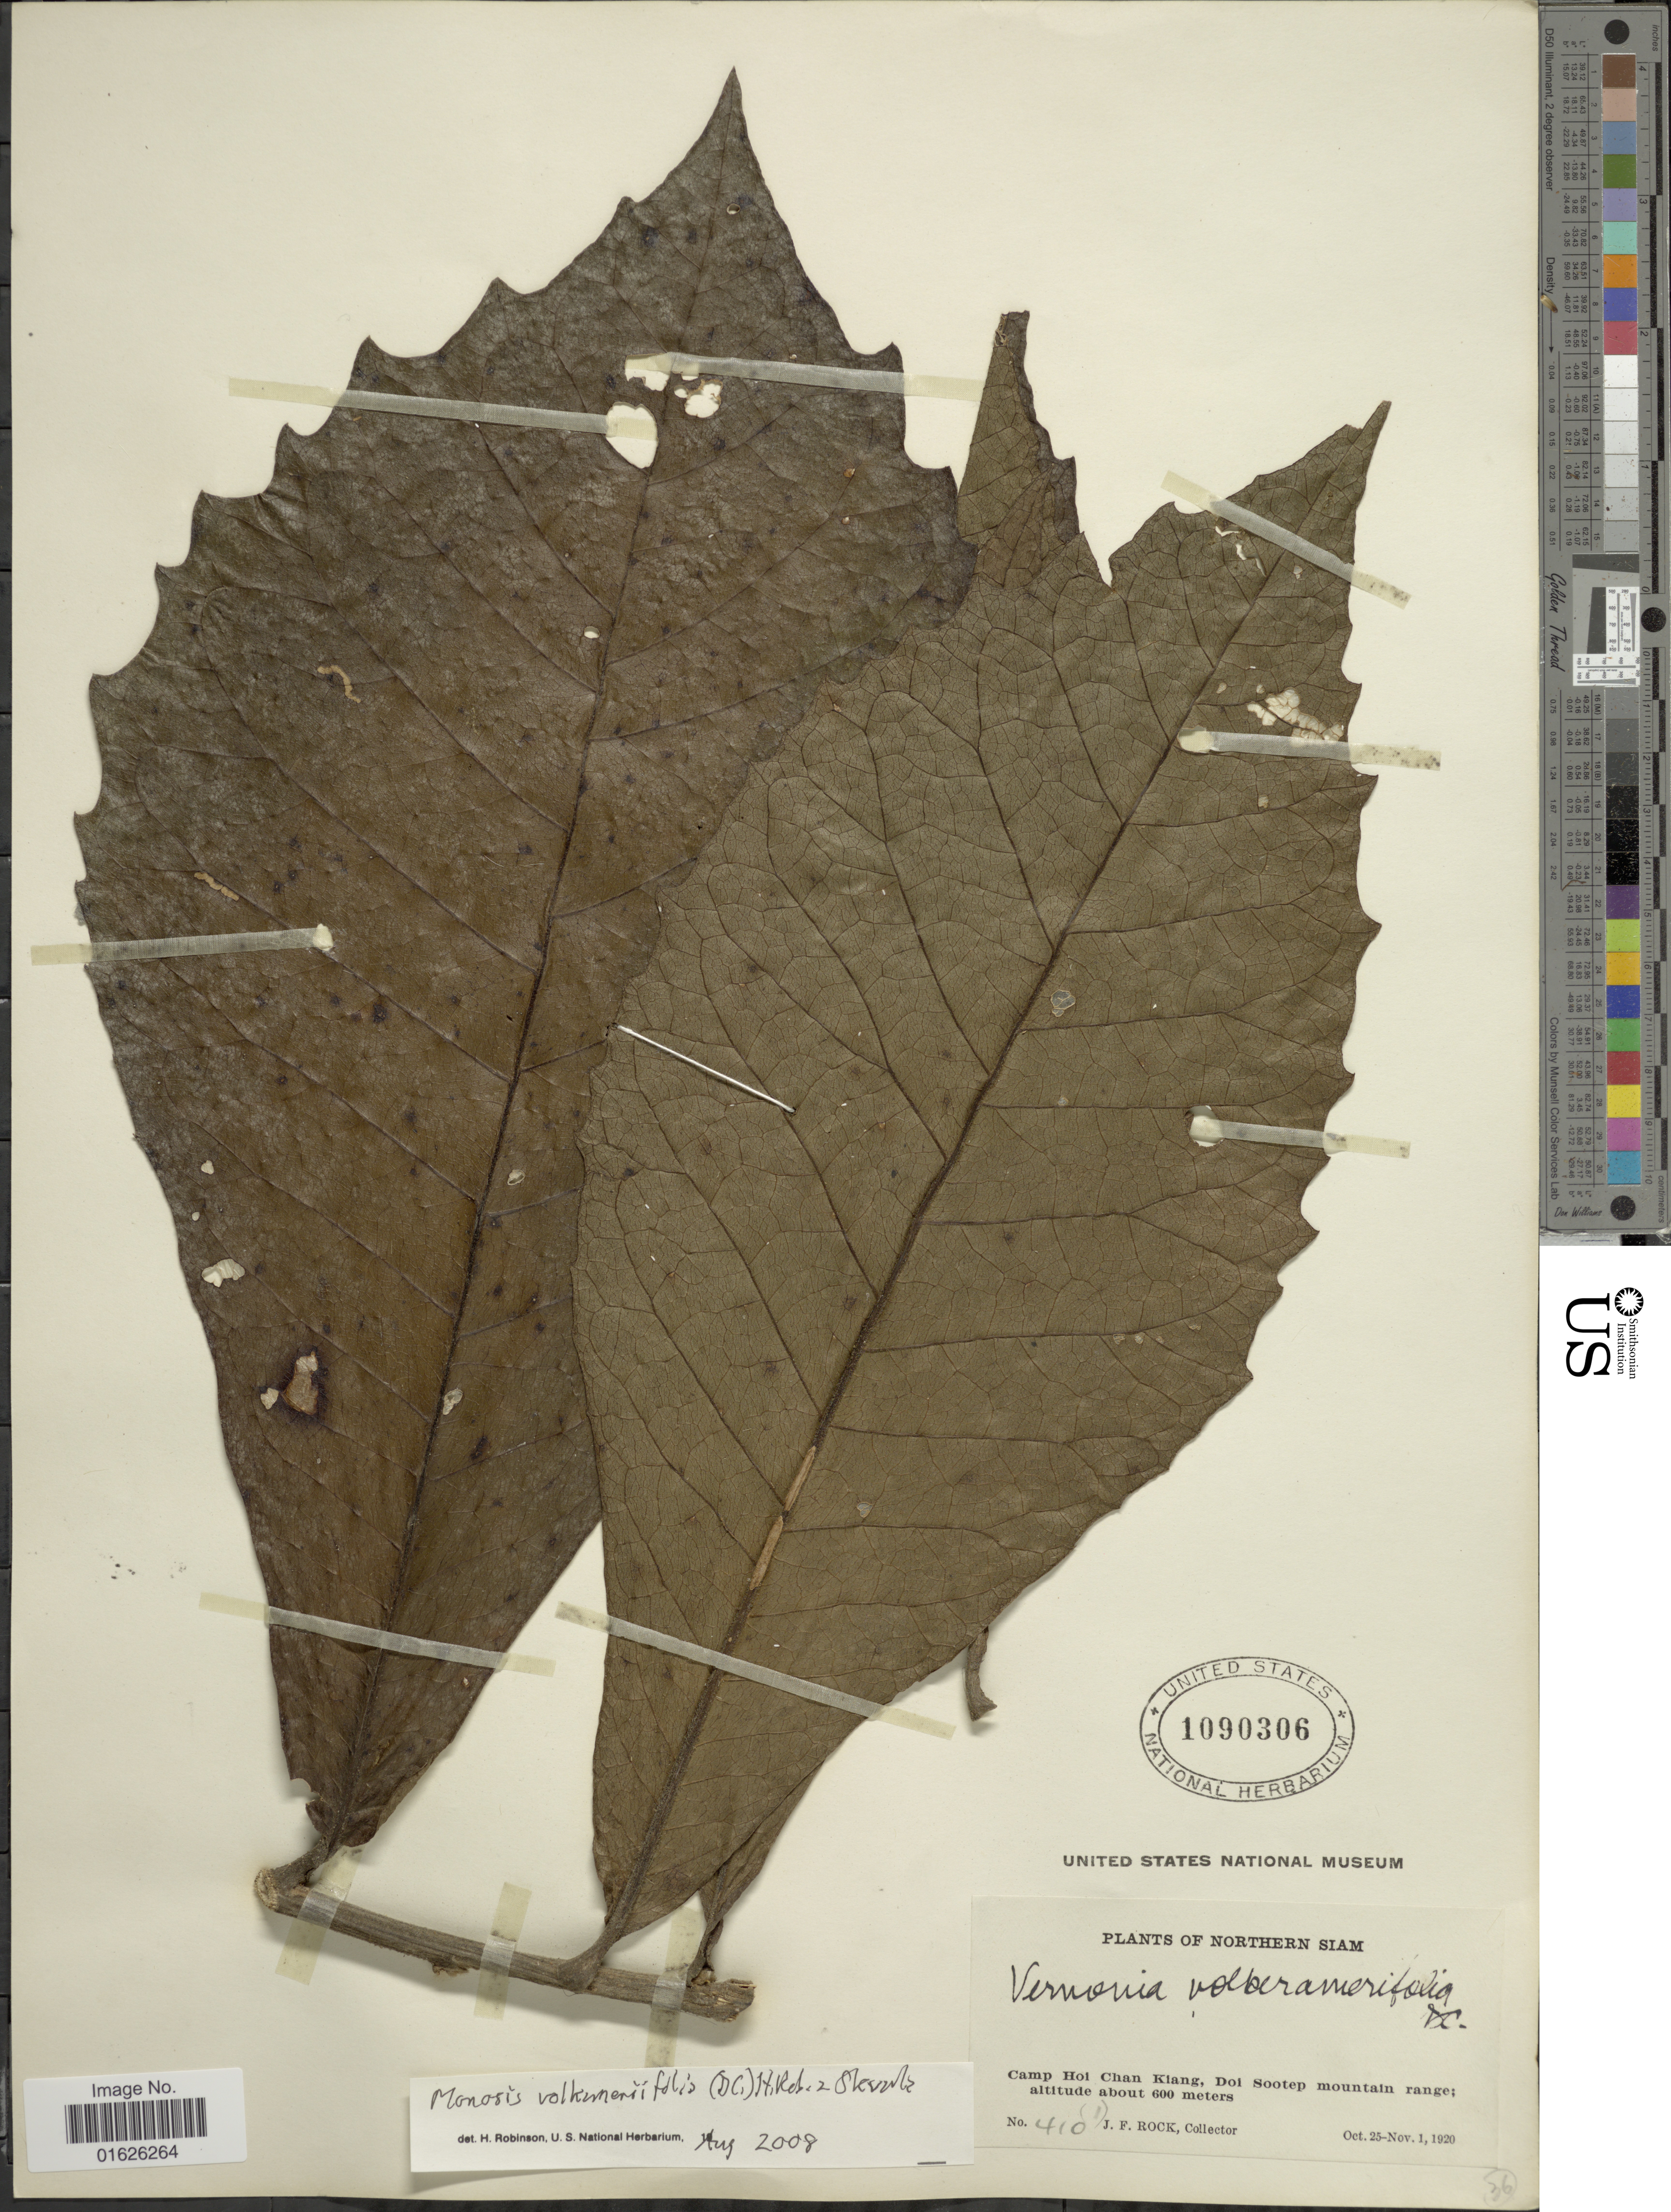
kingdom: Plantae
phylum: Tracheophyta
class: Magnoliopsida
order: Asterales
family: Asteraceae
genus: Monosis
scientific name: Monosis volkameriifolia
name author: (DC.) H. Rob. & Skvarla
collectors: J. Rock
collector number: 410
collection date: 1920-10-25/1920-11-01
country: Thailand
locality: Northern Siam, Camp Hoi Chan Kiang, Doi Sootep mountain range.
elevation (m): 600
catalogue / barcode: US 1090306